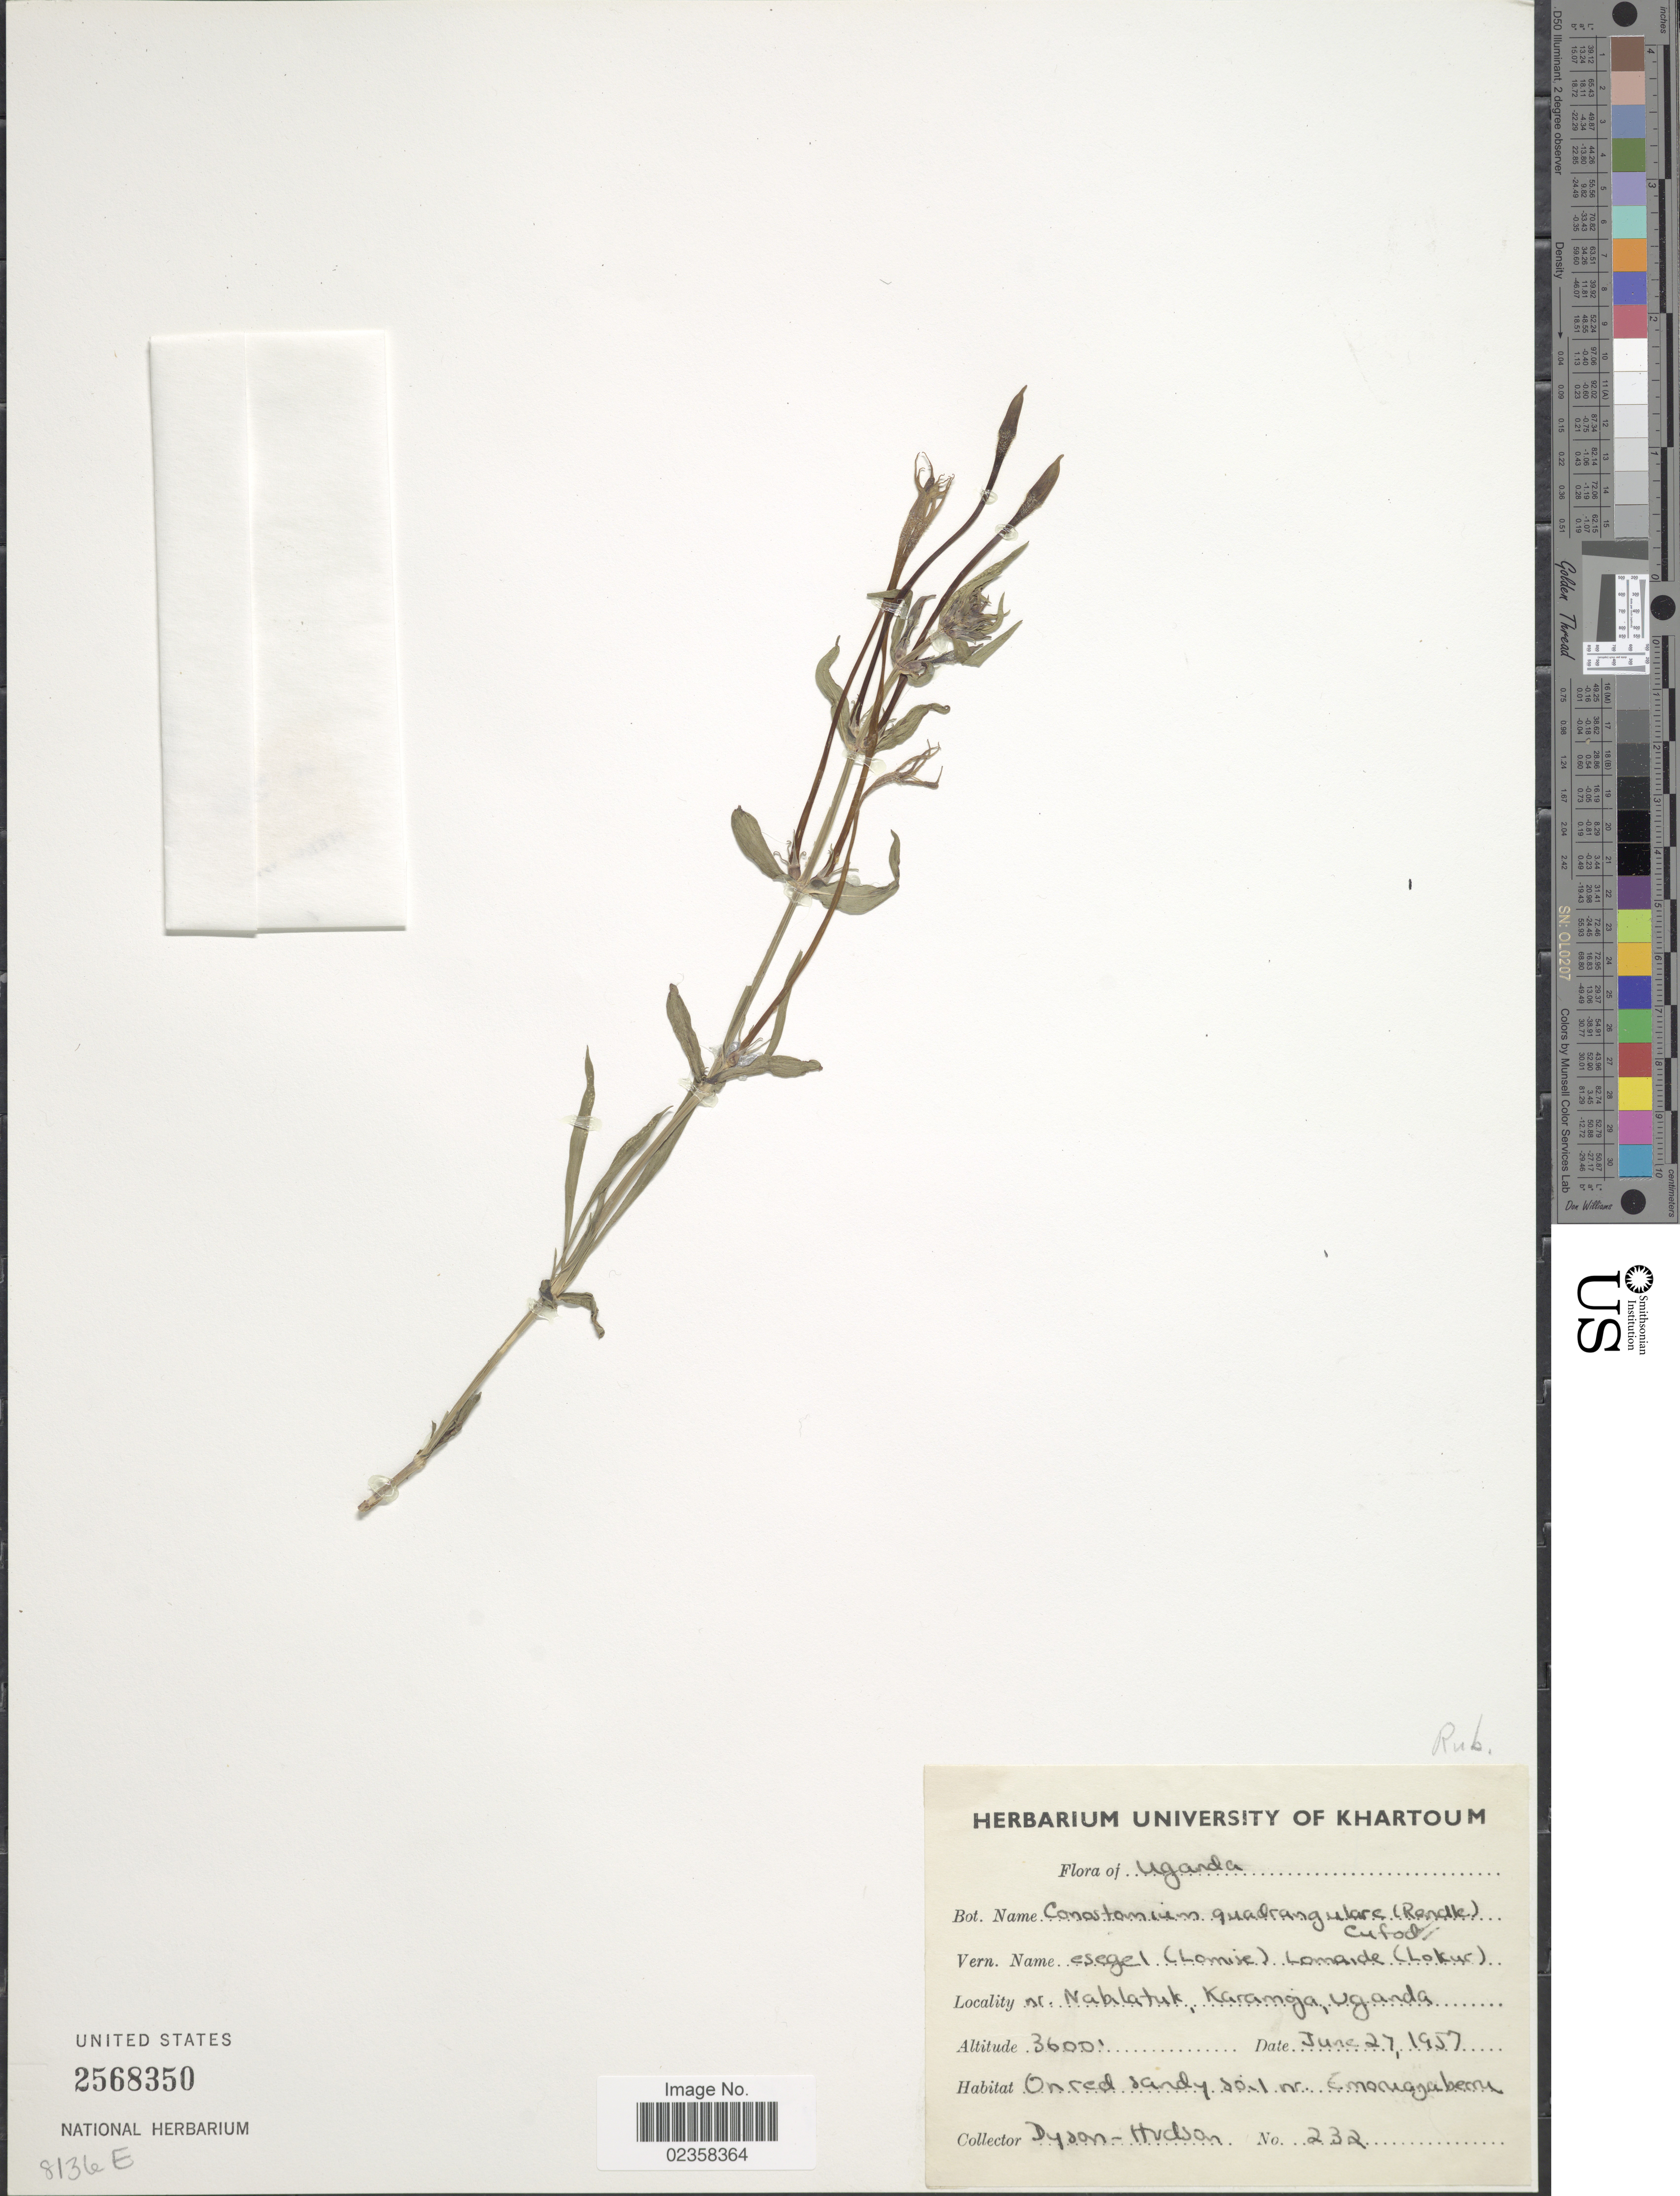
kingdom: Plantae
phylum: Tracheophyta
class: Magnoliopsida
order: Gentianales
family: Rubiaceae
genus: Conostomium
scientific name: Conostomium quadrangulare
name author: (Rendle) Cufod.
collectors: Dyson-Hudson, --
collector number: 232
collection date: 1957-06-27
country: Uganda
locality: Nabilatuk, Karamoja, Uganda, on red sandy soil nr Emoruayaberru [interpreted]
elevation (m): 1097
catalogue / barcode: US 2568350